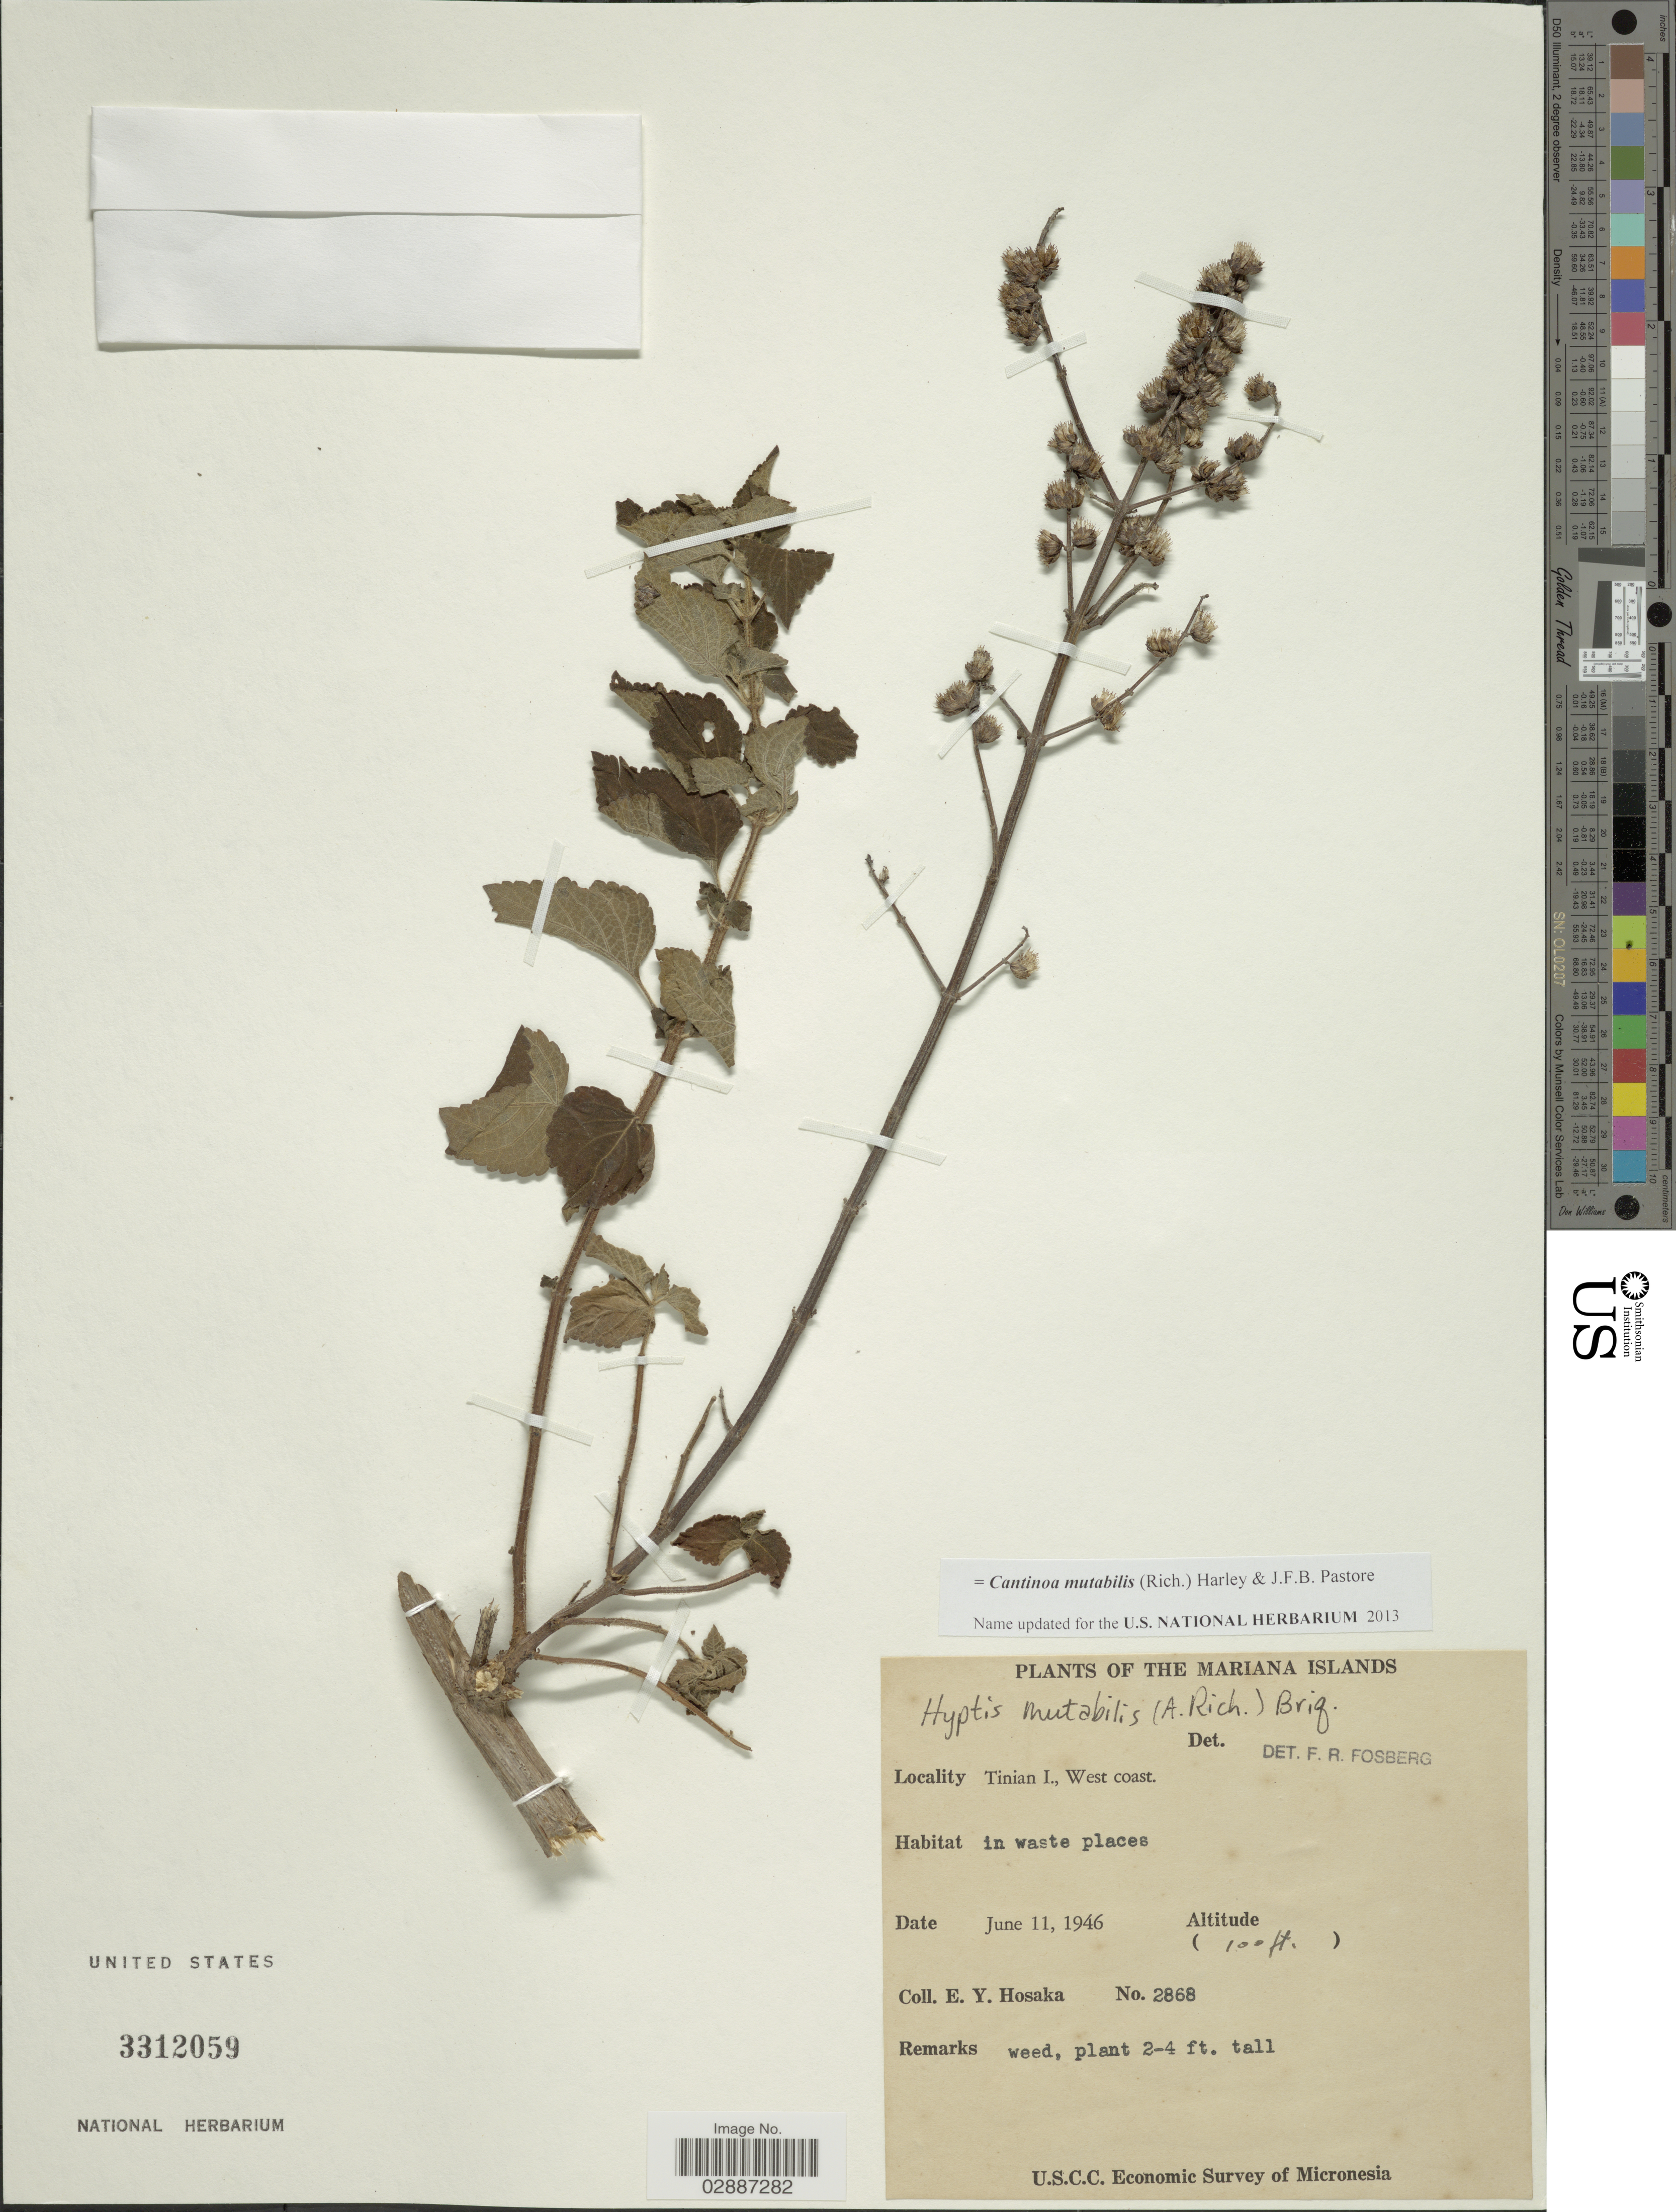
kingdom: Plantae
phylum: Tracheophyta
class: Magnoliopsida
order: Lamiales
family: Lamiaceae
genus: Cantinoa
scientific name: Cantinoa mutabilis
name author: (Rich.) Harley & J.F.B. Pastore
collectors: E. Y. Hosaka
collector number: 2868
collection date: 1946-06-11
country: Northern Mariana Islands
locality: Mariana Islands. Tinian I., West coast.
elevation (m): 30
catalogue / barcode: US 3312059